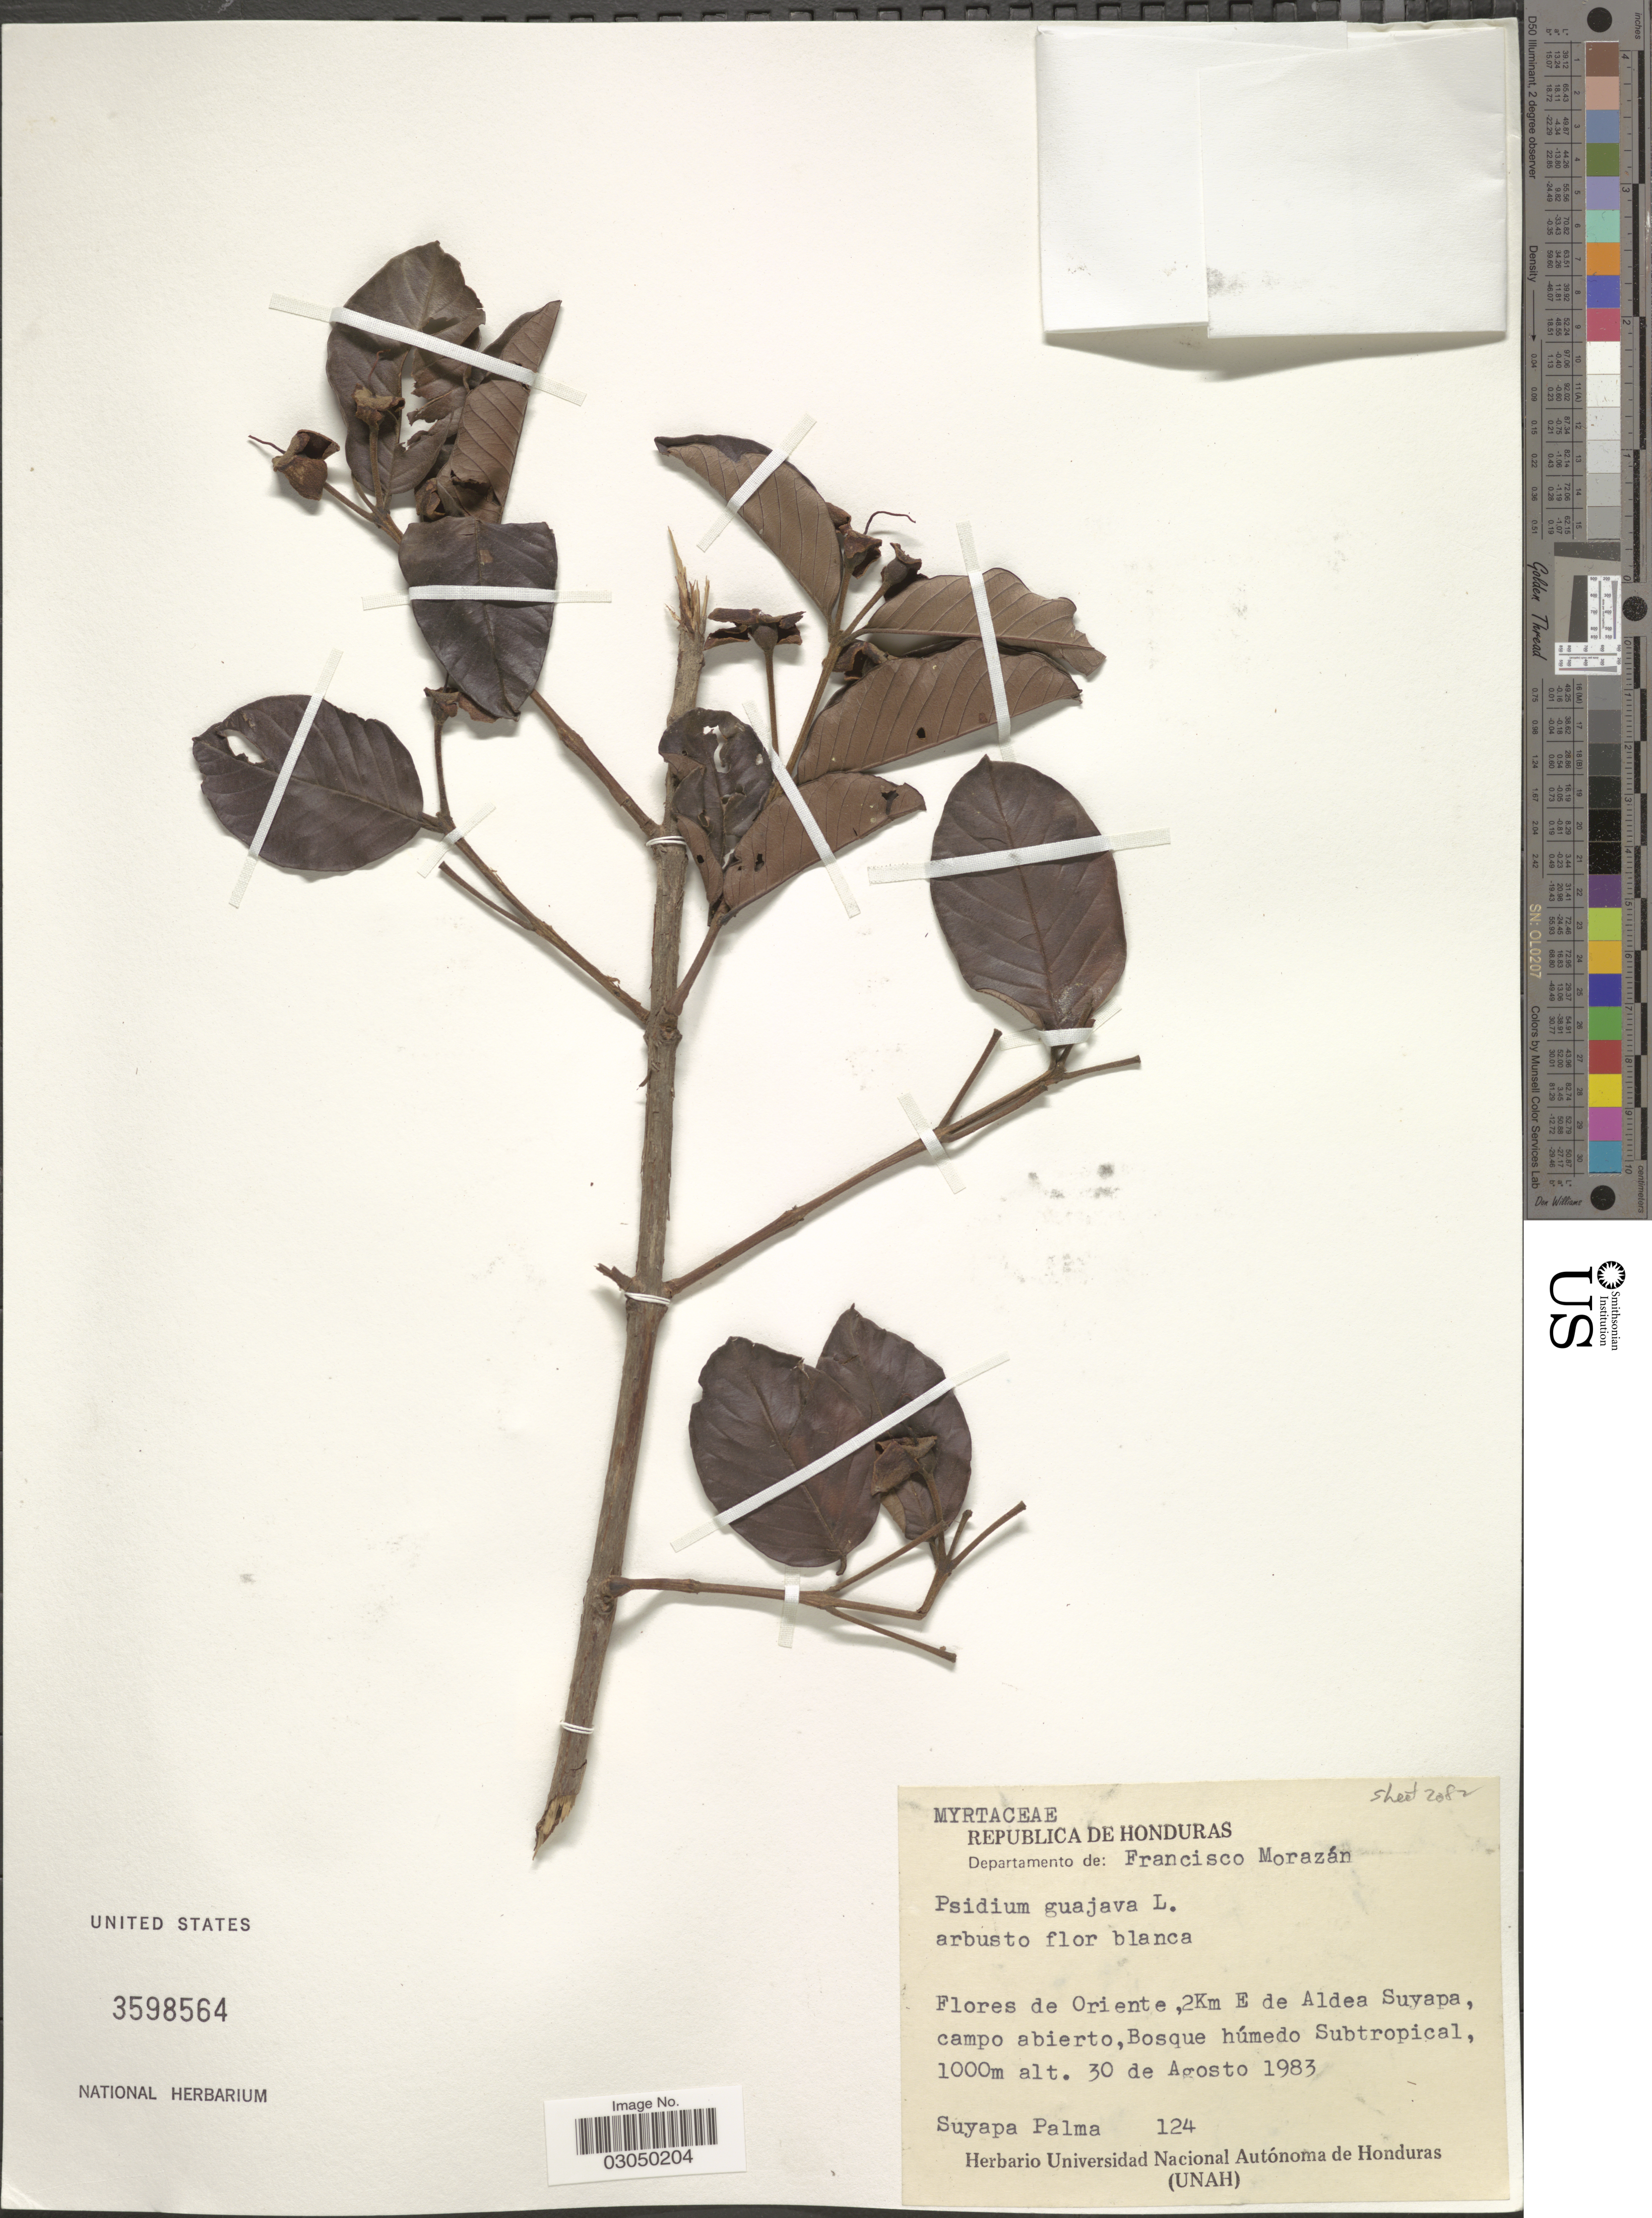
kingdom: Plantae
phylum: Tracheophyta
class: Magnoliopsida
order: Myrtales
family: Myrtaceae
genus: Psidium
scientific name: Psidium guajava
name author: L.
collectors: S. Palma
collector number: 124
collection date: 1983-08-30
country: Honduras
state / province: Fco. Morazán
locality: Departamento de: Francisco Morazán. Flores de Oriente, 2Km E de Aldea Suyapa, campo abierto.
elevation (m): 1000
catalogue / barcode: US 3598564